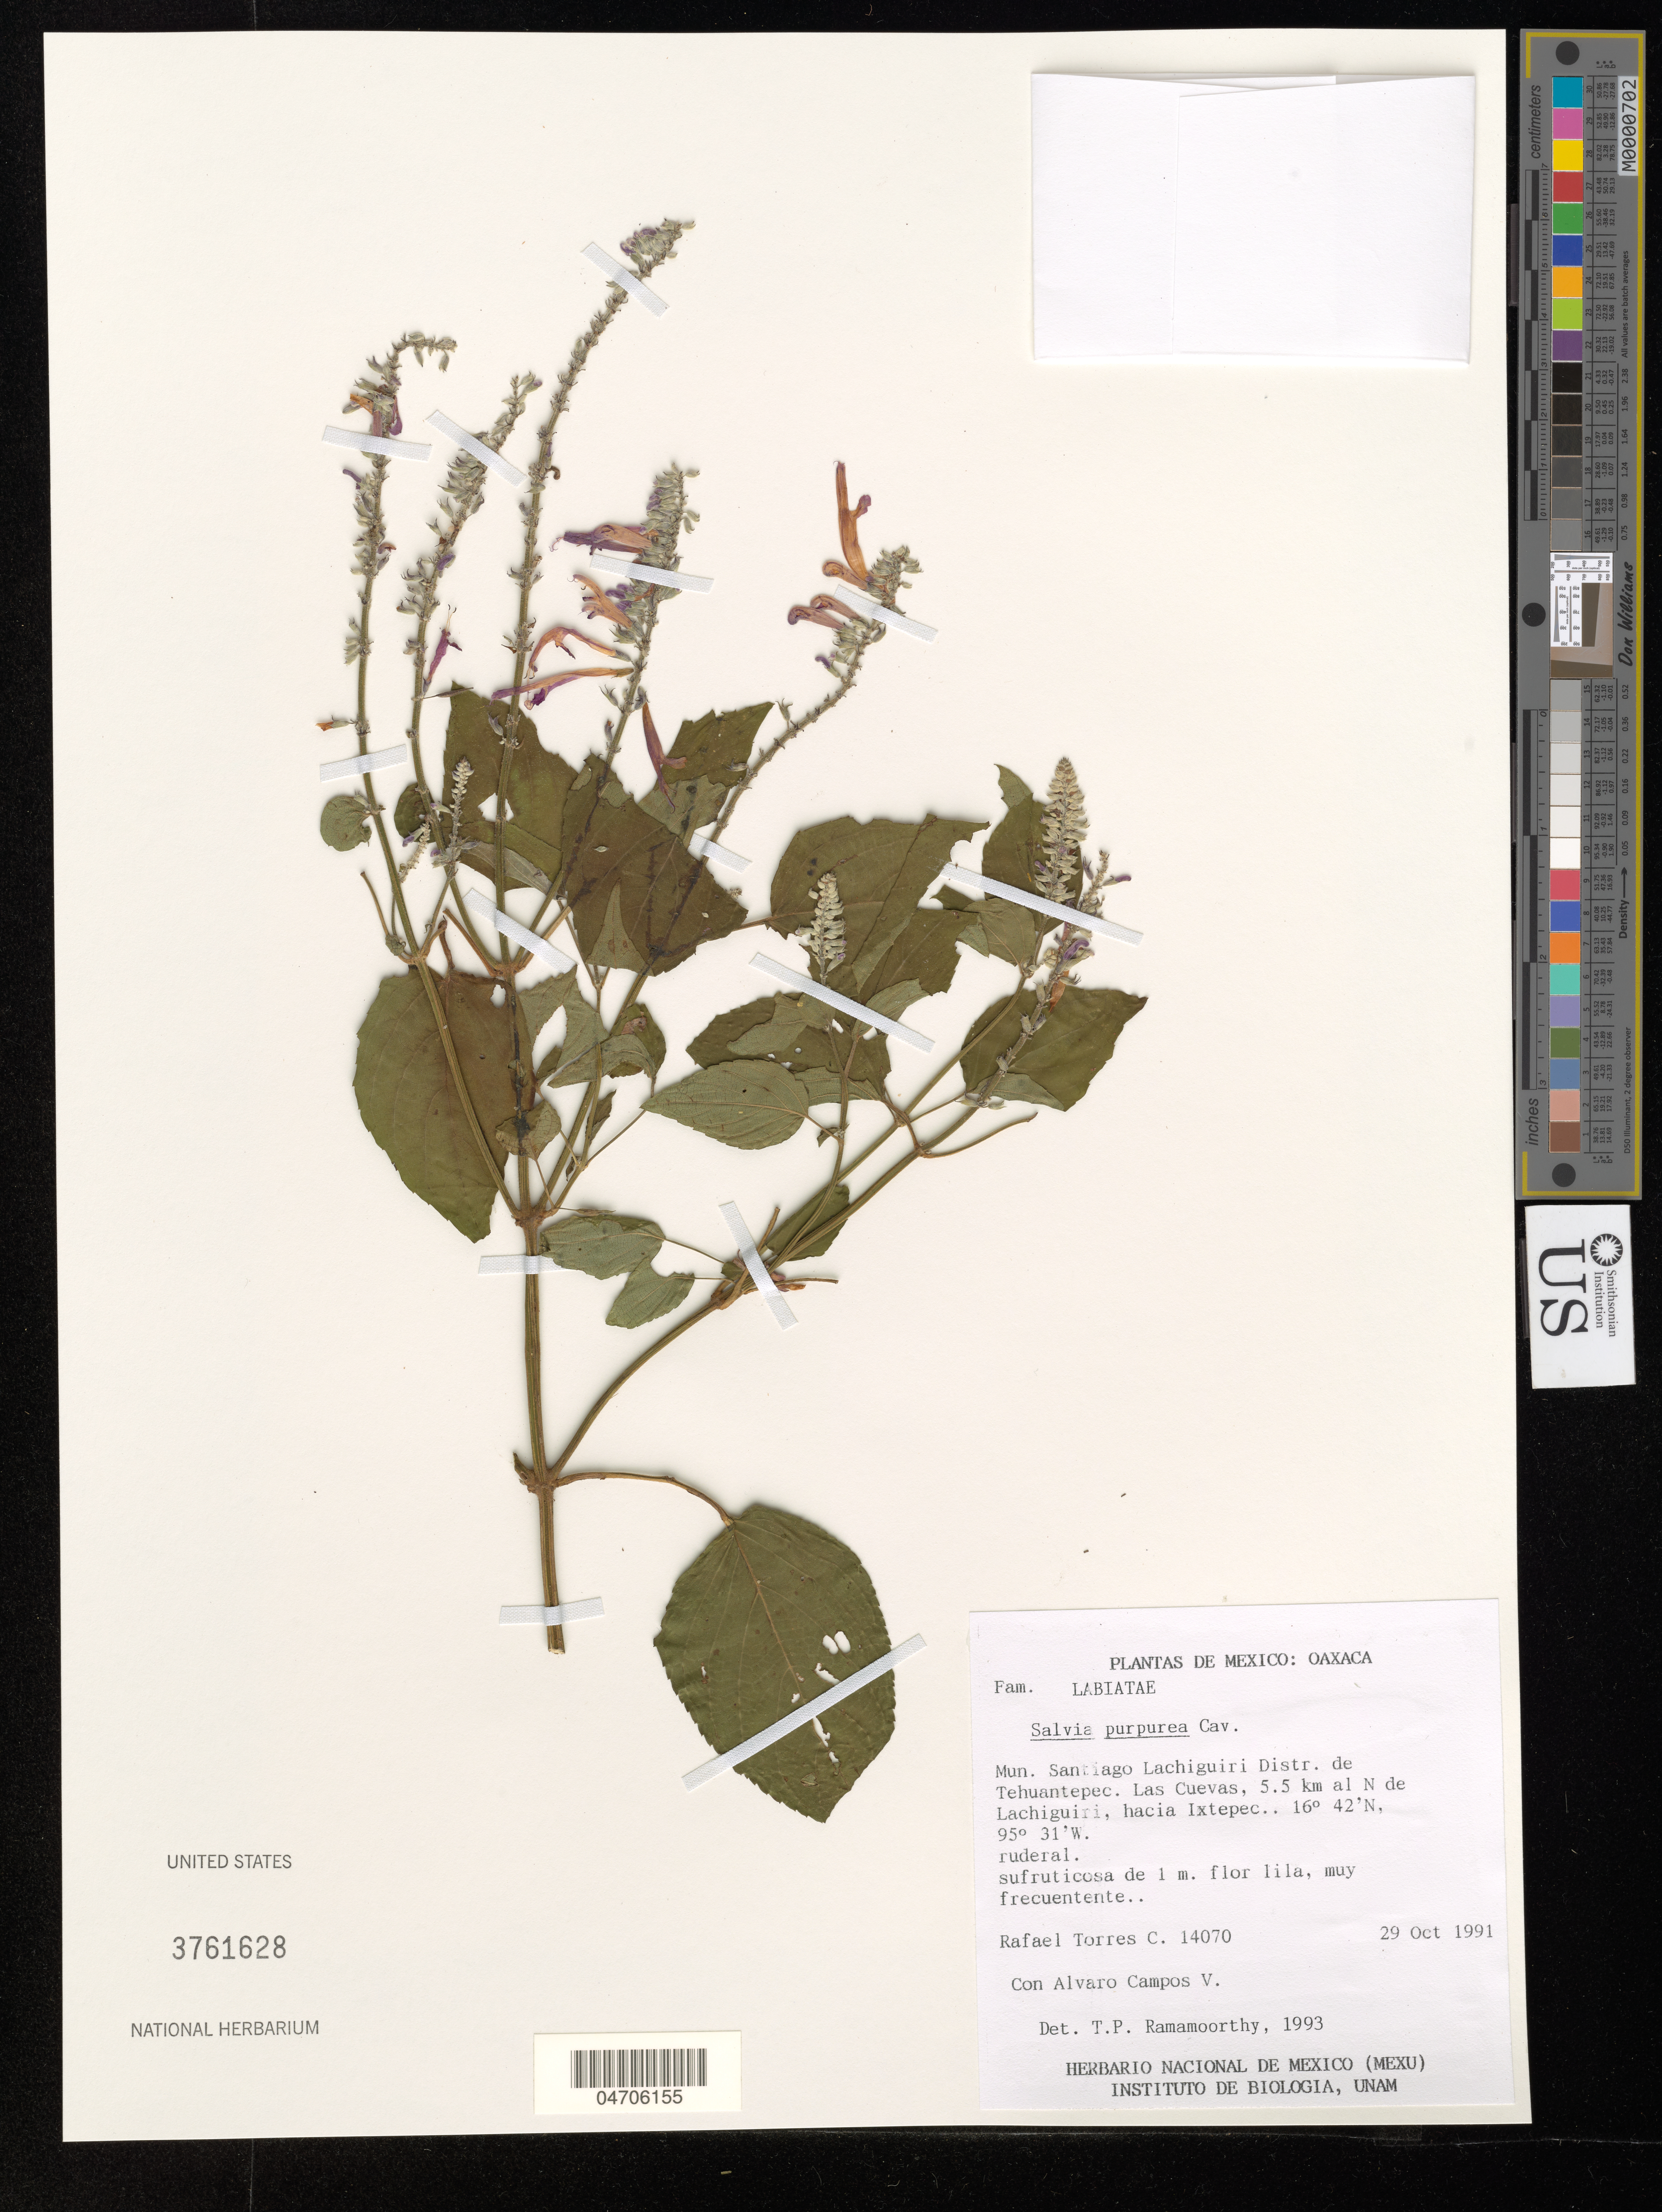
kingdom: Plantae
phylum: Tracheophyta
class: Magnoliopsida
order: Lamiales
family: Lamiaceae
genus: Salvia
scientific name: Salvia purpurea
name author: Cav.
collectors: R. Torres C. & A. Campos V.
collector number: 14070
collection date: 1991-10-29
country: Mexico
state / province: Oaxaca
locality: Mun. Santiago Lachiguiri Distr. de Tehuantepec. Las Cuevas, 5.5 km al N de Lachiguiri, hacia Ixtepec.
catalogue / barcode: US 3761628